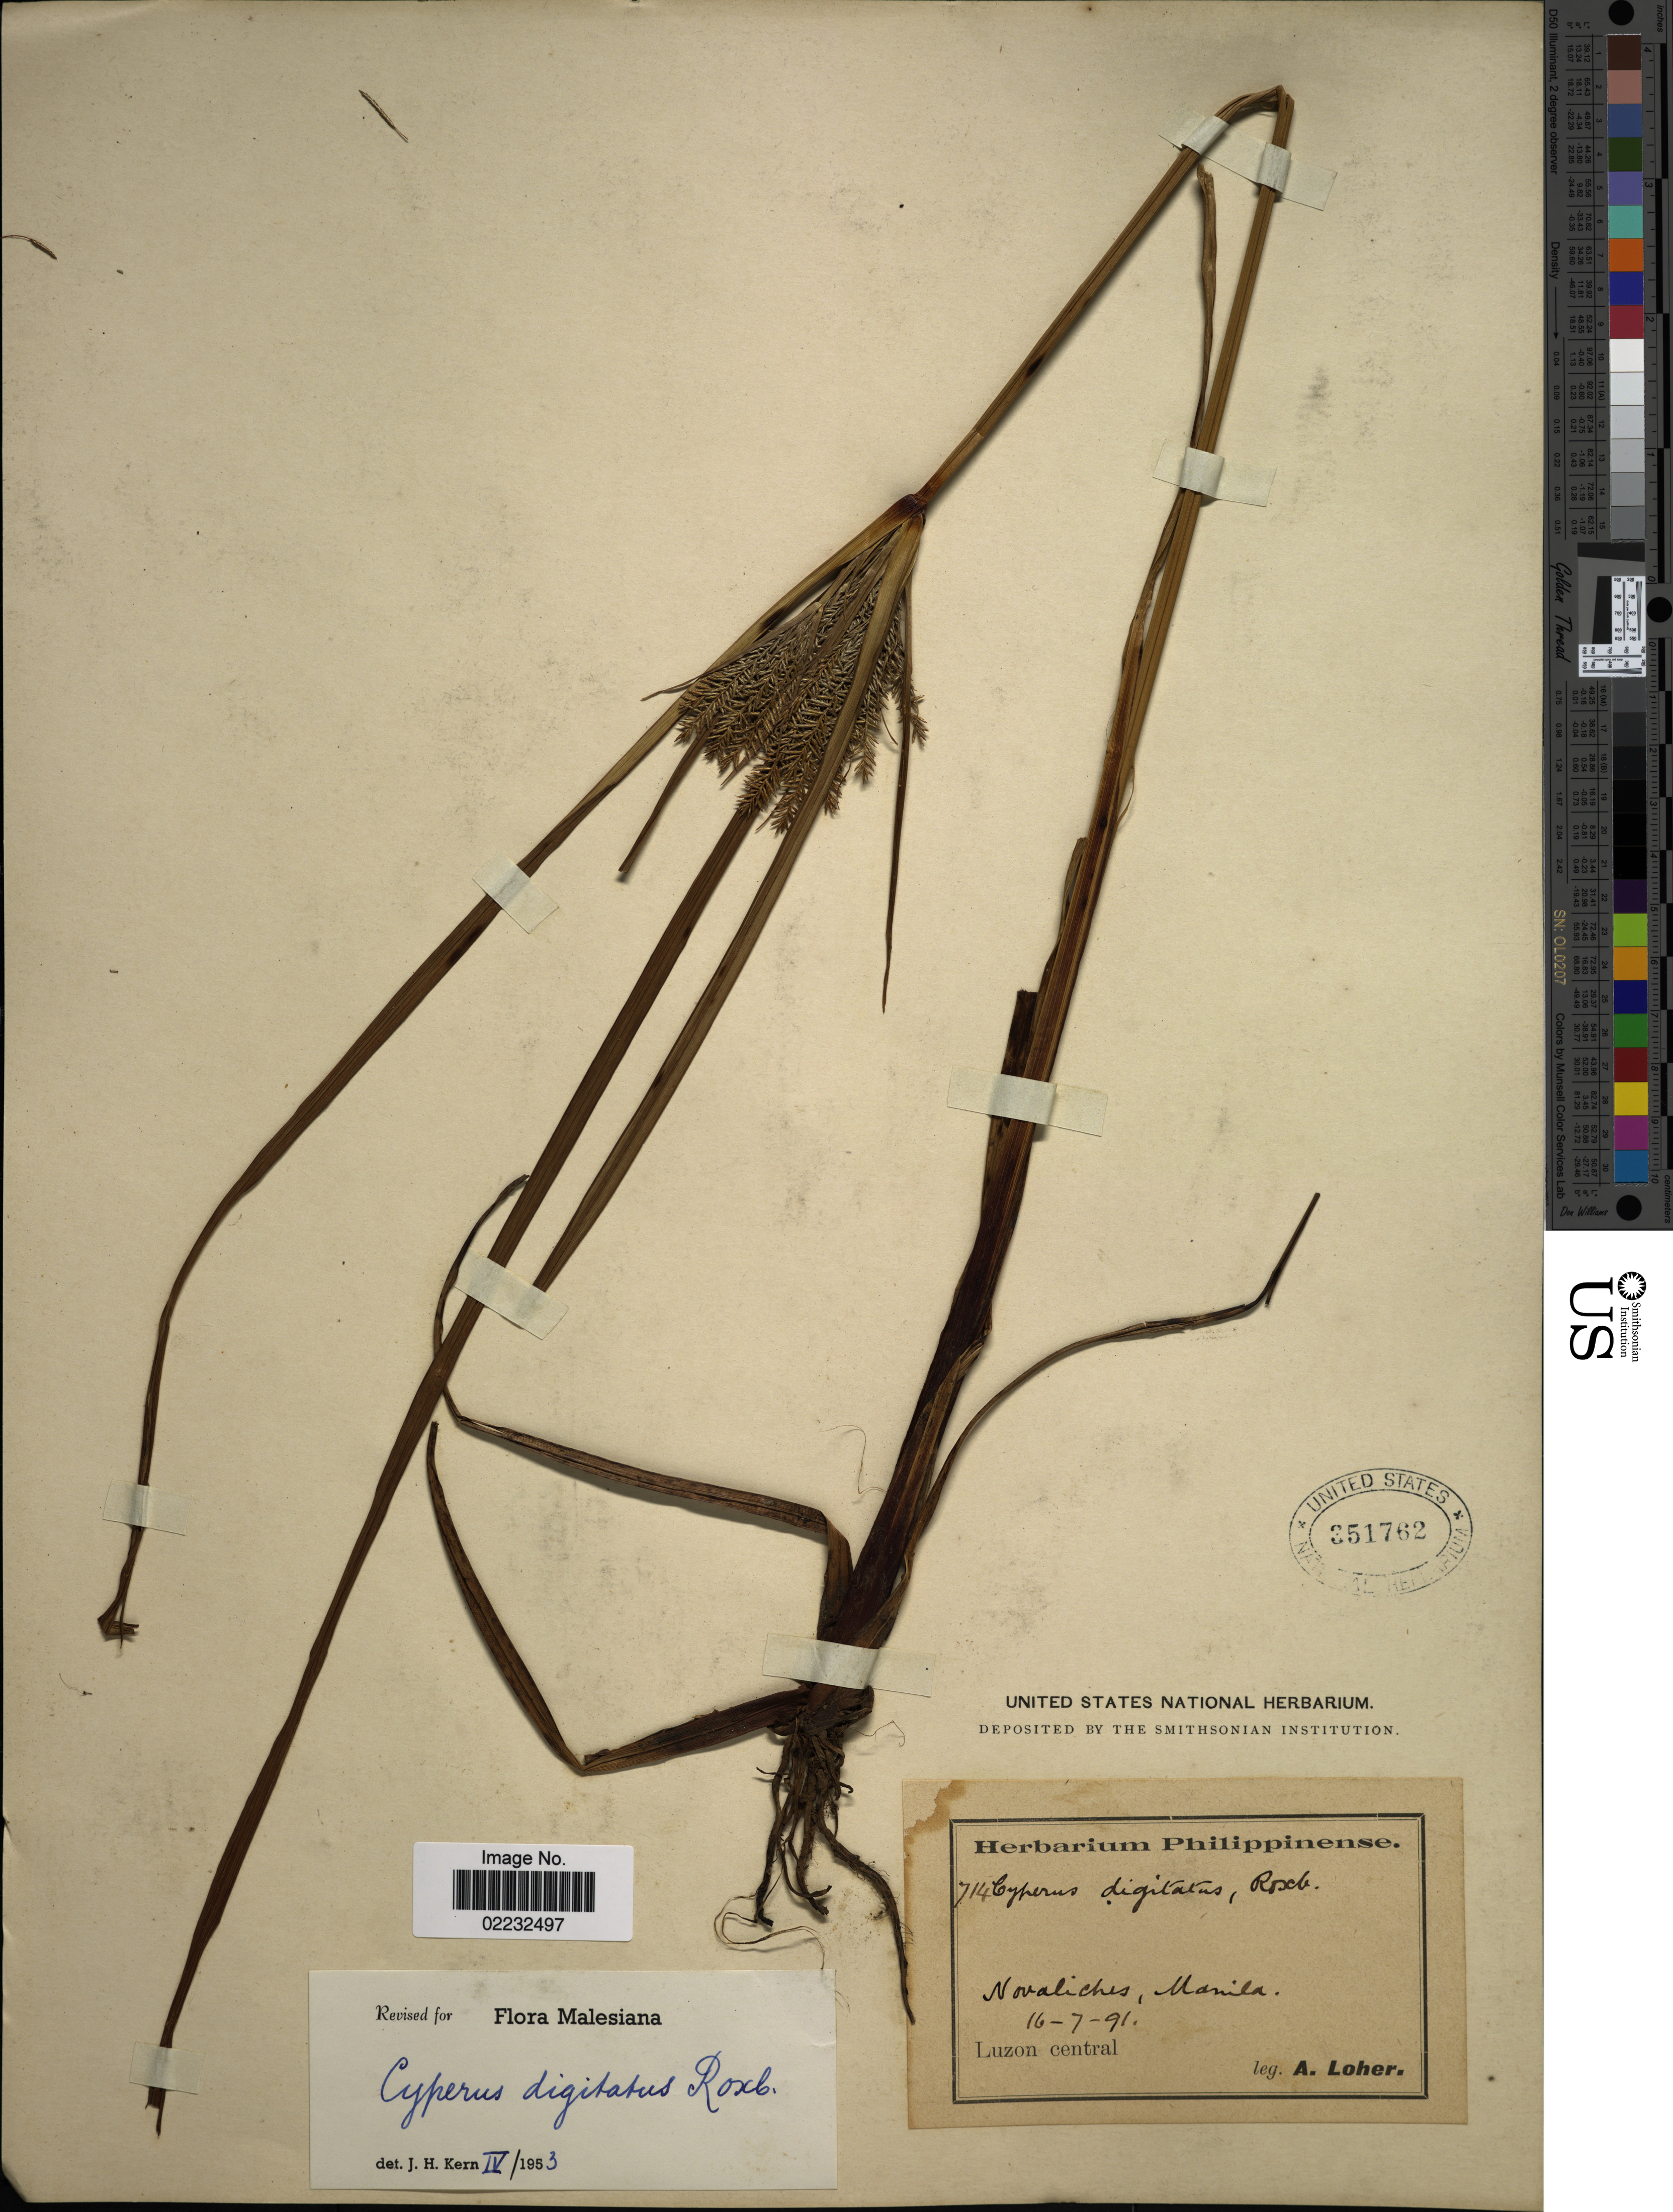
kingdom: Plantae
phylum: Tracheophyta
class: Liliopsida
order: Poales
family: Cyperaceae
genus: Cyperus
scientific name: Cyperus digitatus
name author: Roxb.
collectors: A. Loher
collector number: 714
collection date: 1891-07-16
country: Philippines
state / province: National Capital Region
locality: Novaliches, Manila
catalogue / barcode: US 351762